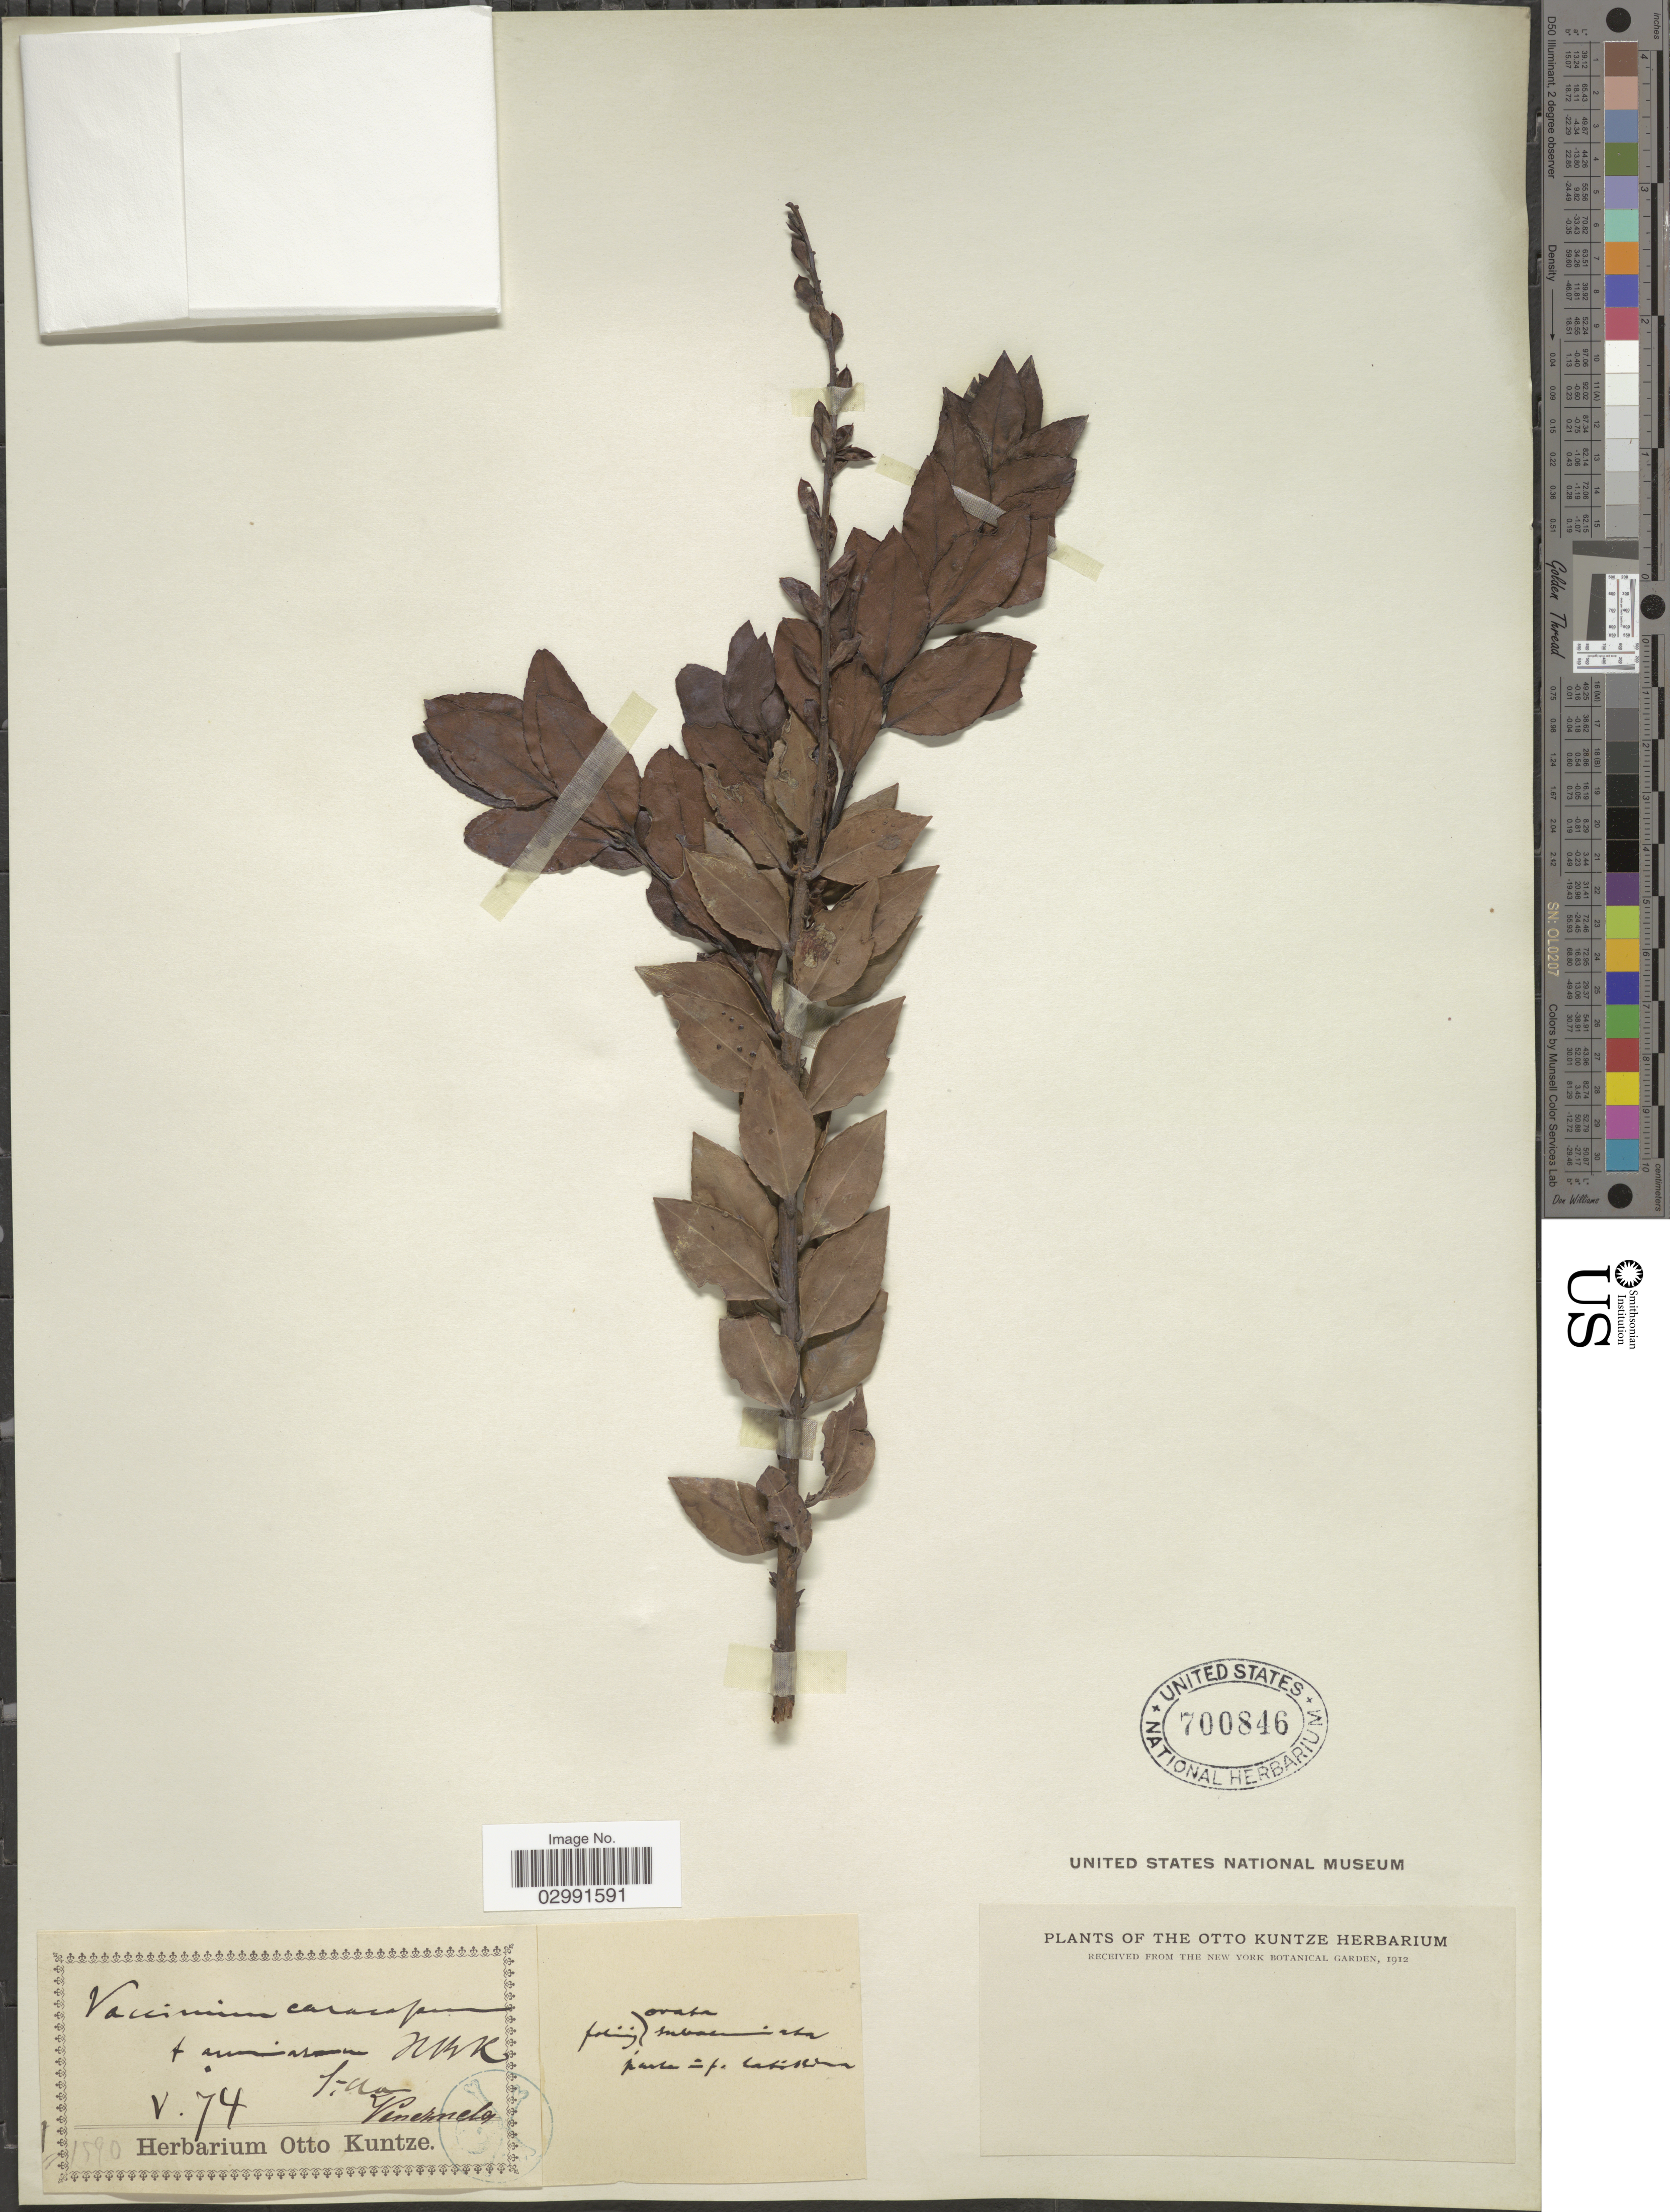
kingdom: Plantae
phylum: Tracheophyta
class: Magnoliopsida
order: Ericales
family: Ericaceae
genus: Vaccinium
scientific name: Vaccinium meridionale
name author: Sw.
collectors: ex herb. Otto Kuntze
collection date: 1874-05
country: Venezuela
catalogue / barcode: US 700846